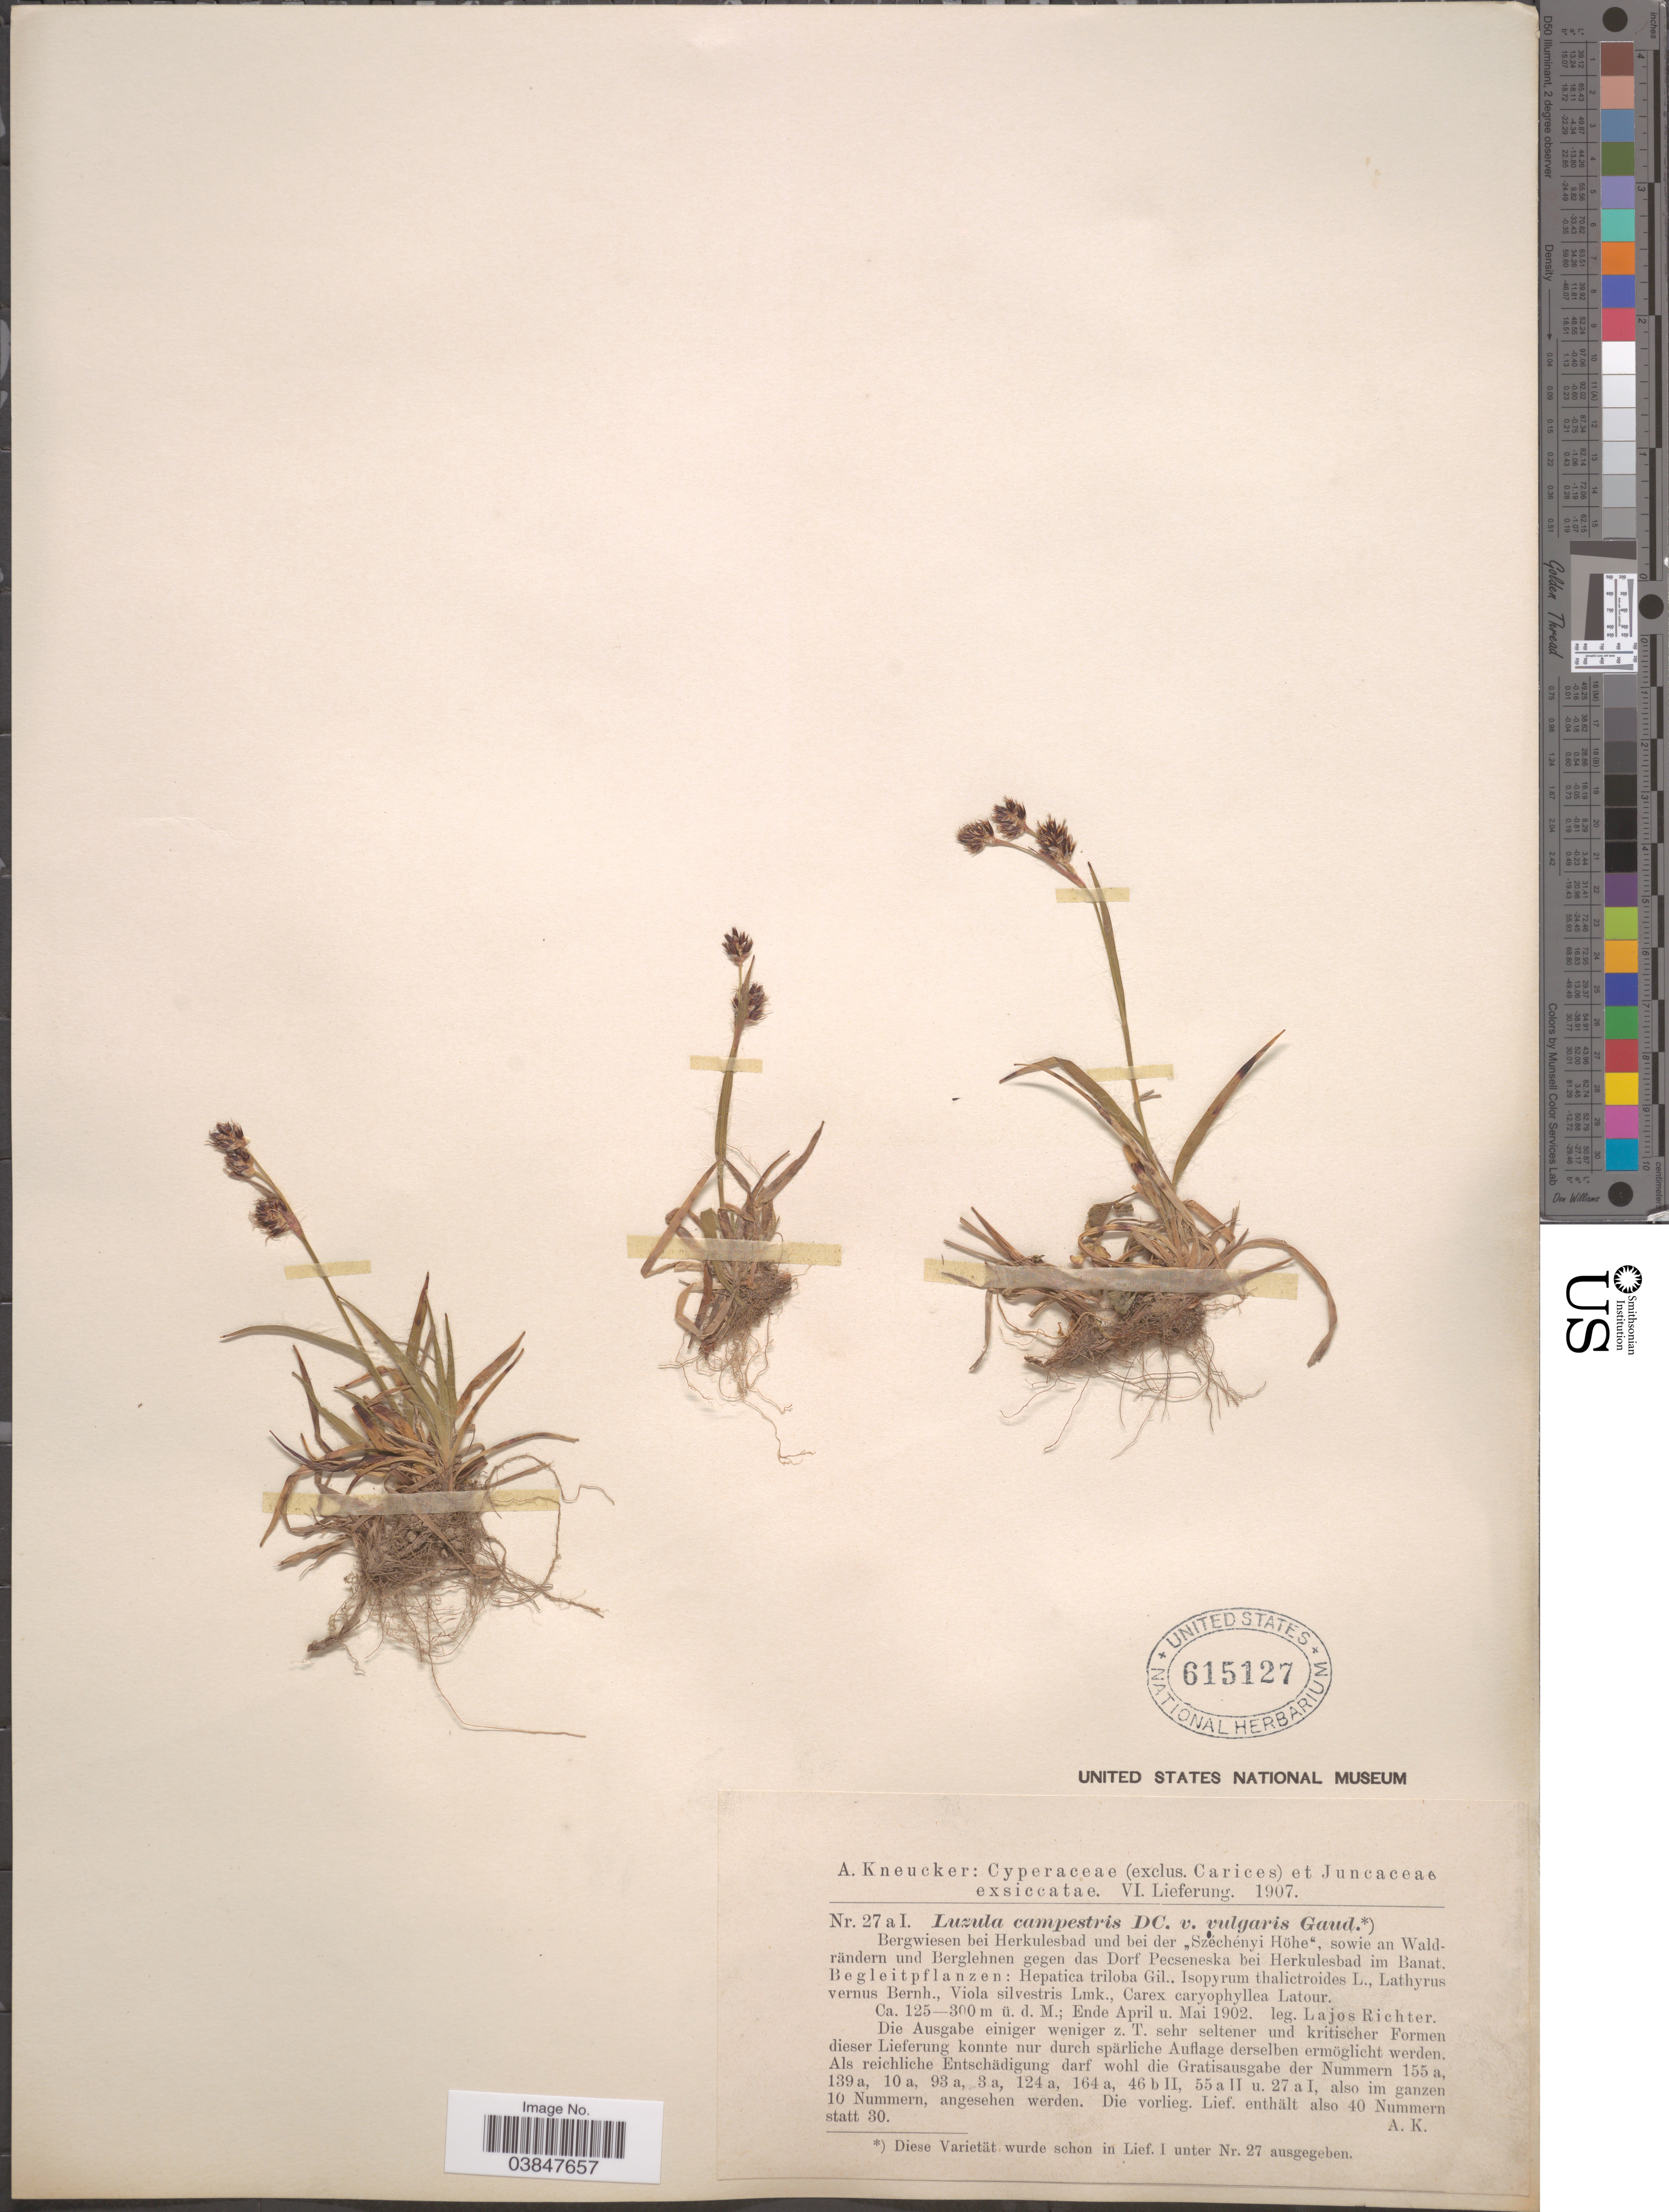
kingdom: Plantae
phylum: Tracheophyta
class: Liliopsida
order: Poales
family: Juncaceae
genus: Luzula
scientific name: Luzula campestris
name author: (L.) DC.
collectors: R. Lajos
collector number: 27aI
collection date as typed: Ende April u. Mai 1902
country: Romania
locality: Cyperaceae (exclus. Carices) et Juncaceae. Bergwiesen bei Herkulesbad und bei der "Széchényi Höhe", sowie an Waldrändern und Berglehnen gegen das Dorf Pecseneska bei Herkulesbad im Banat. Begleitpflanzen: Hepatica triloba Gil.. Isopyrum thalictroides L., Lathyrus vernus Bernh., Viola silvestris Lmk., Carex caryophyllea Latour.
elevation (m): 125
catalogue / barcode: US 615127